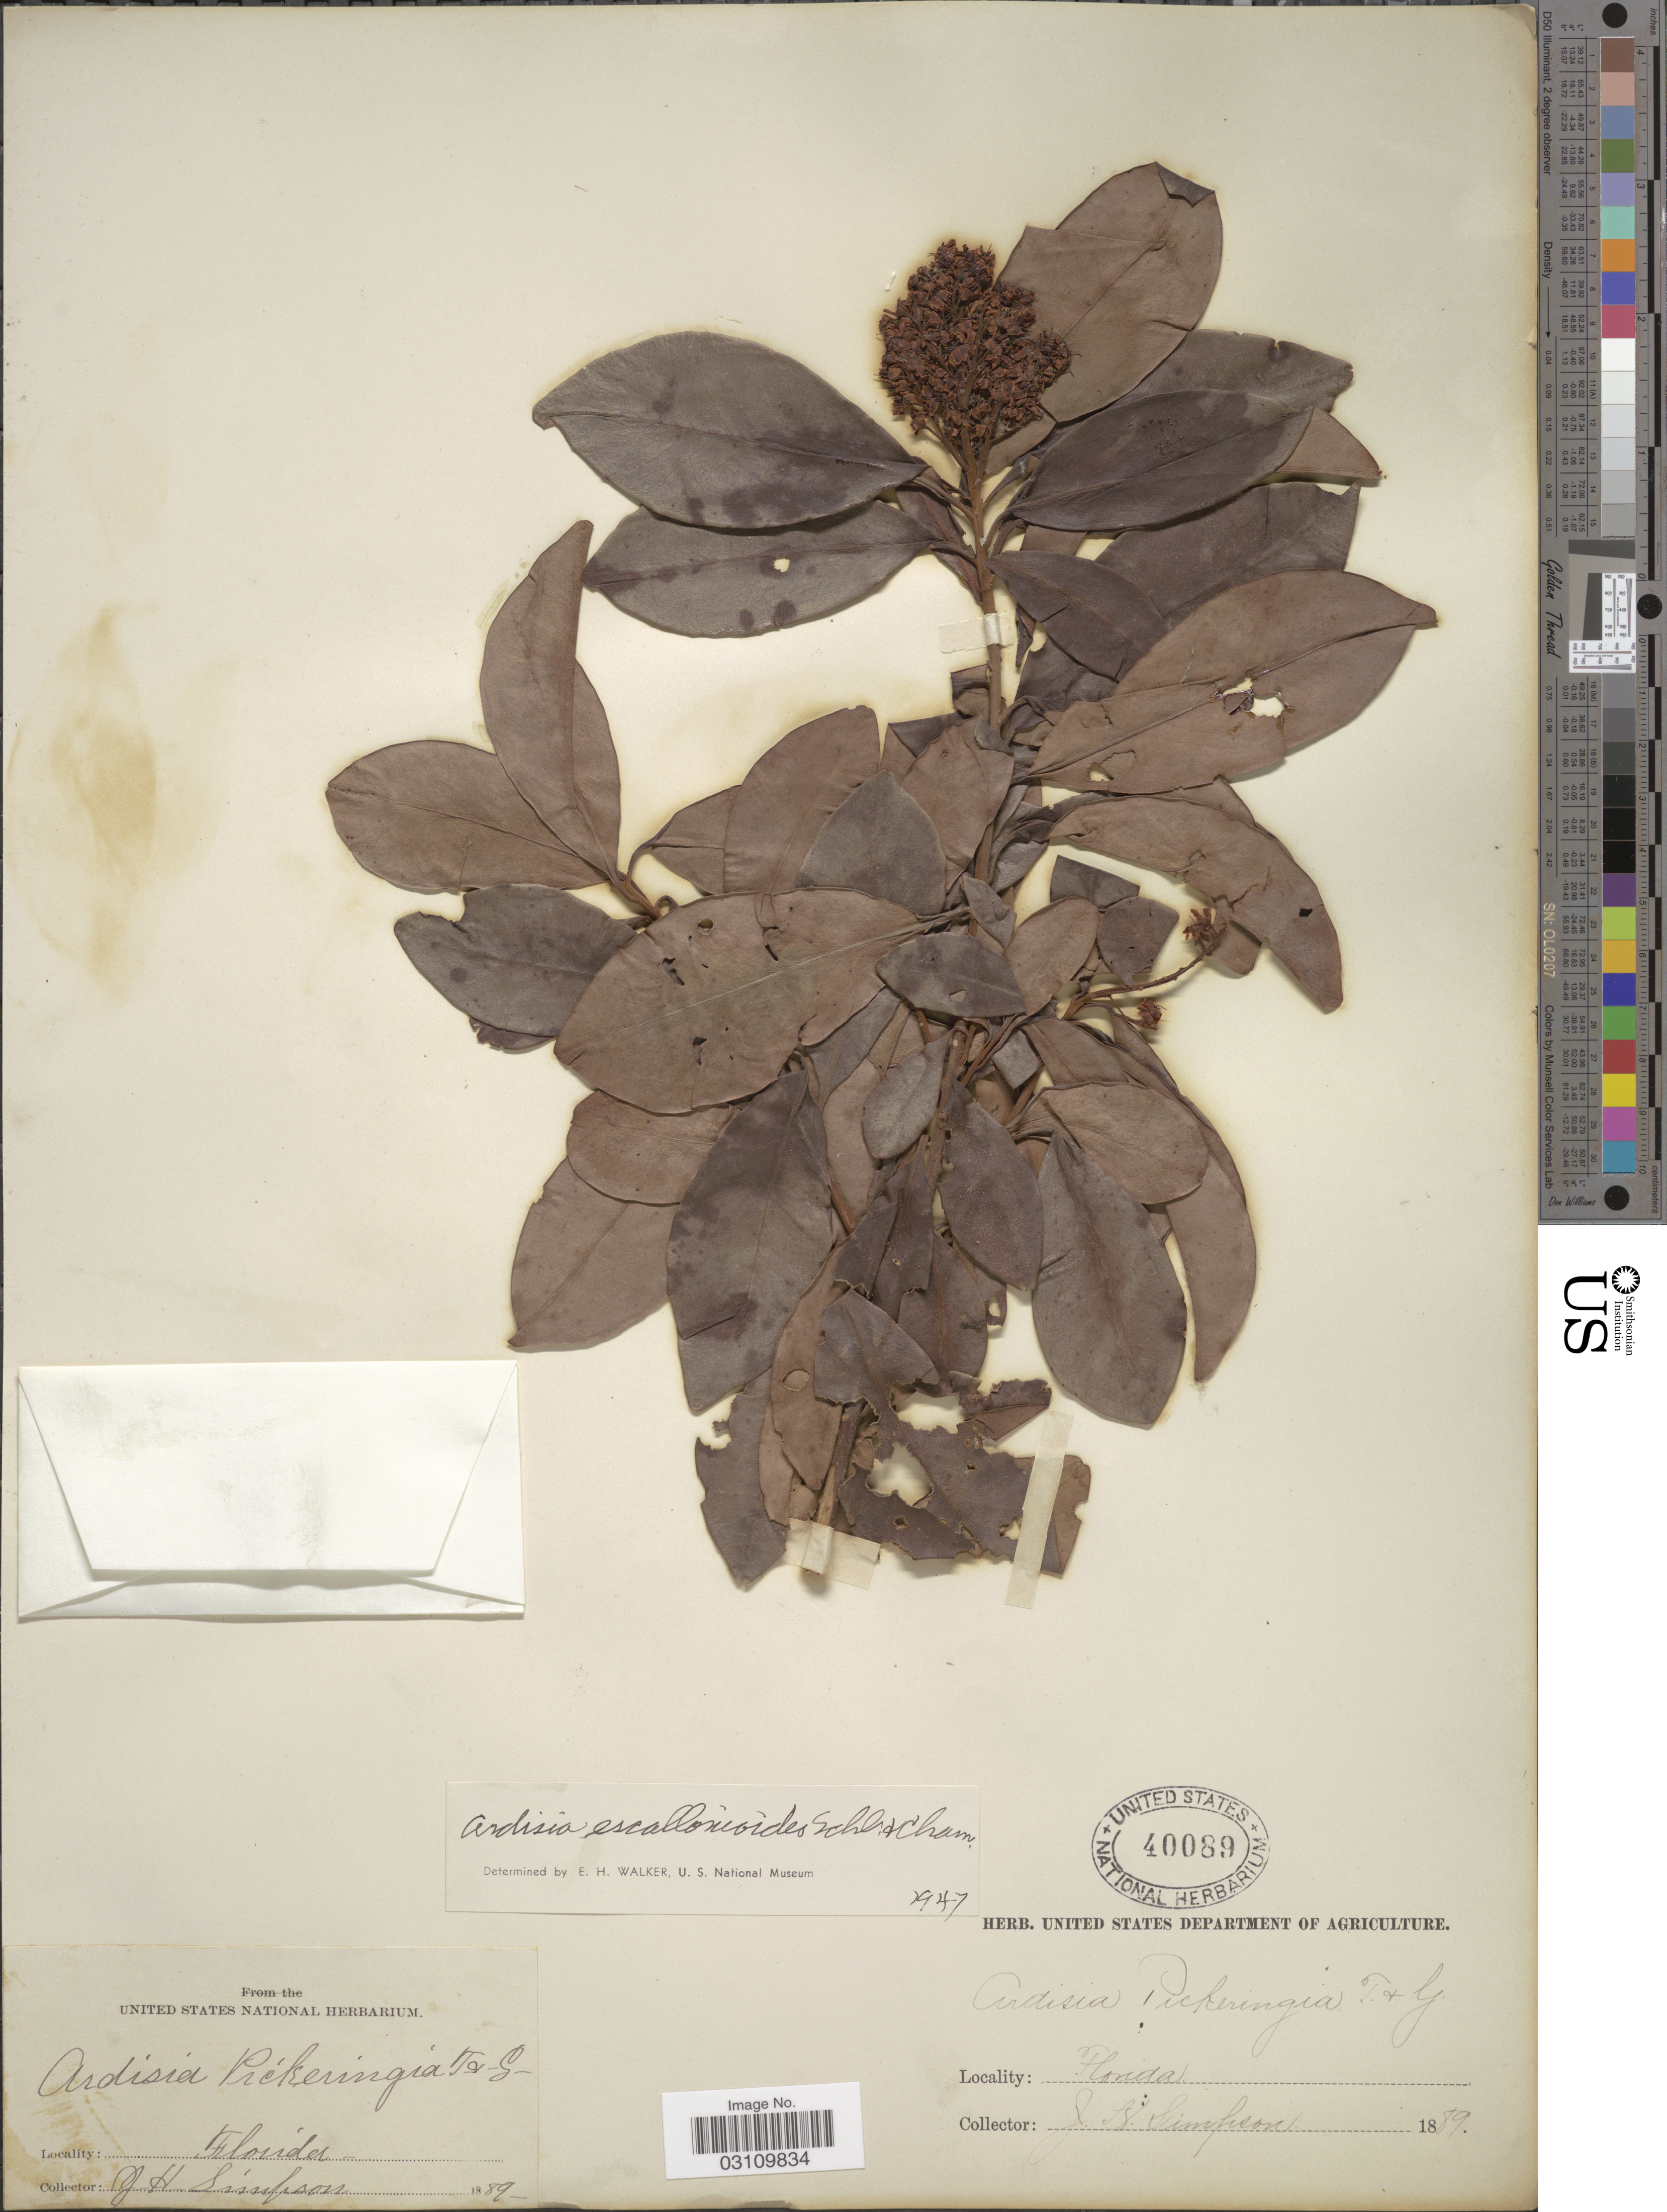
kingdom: Plantae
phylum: Tracheophyta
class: Magnoliopsida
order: Ericales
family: Primulaceae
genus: Ardisia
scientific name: Ardisia escallonioides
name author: Schltdl. & Cham.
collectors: J. H. Simpson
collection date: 1889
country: United States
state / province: Florida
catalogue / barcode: US 40089